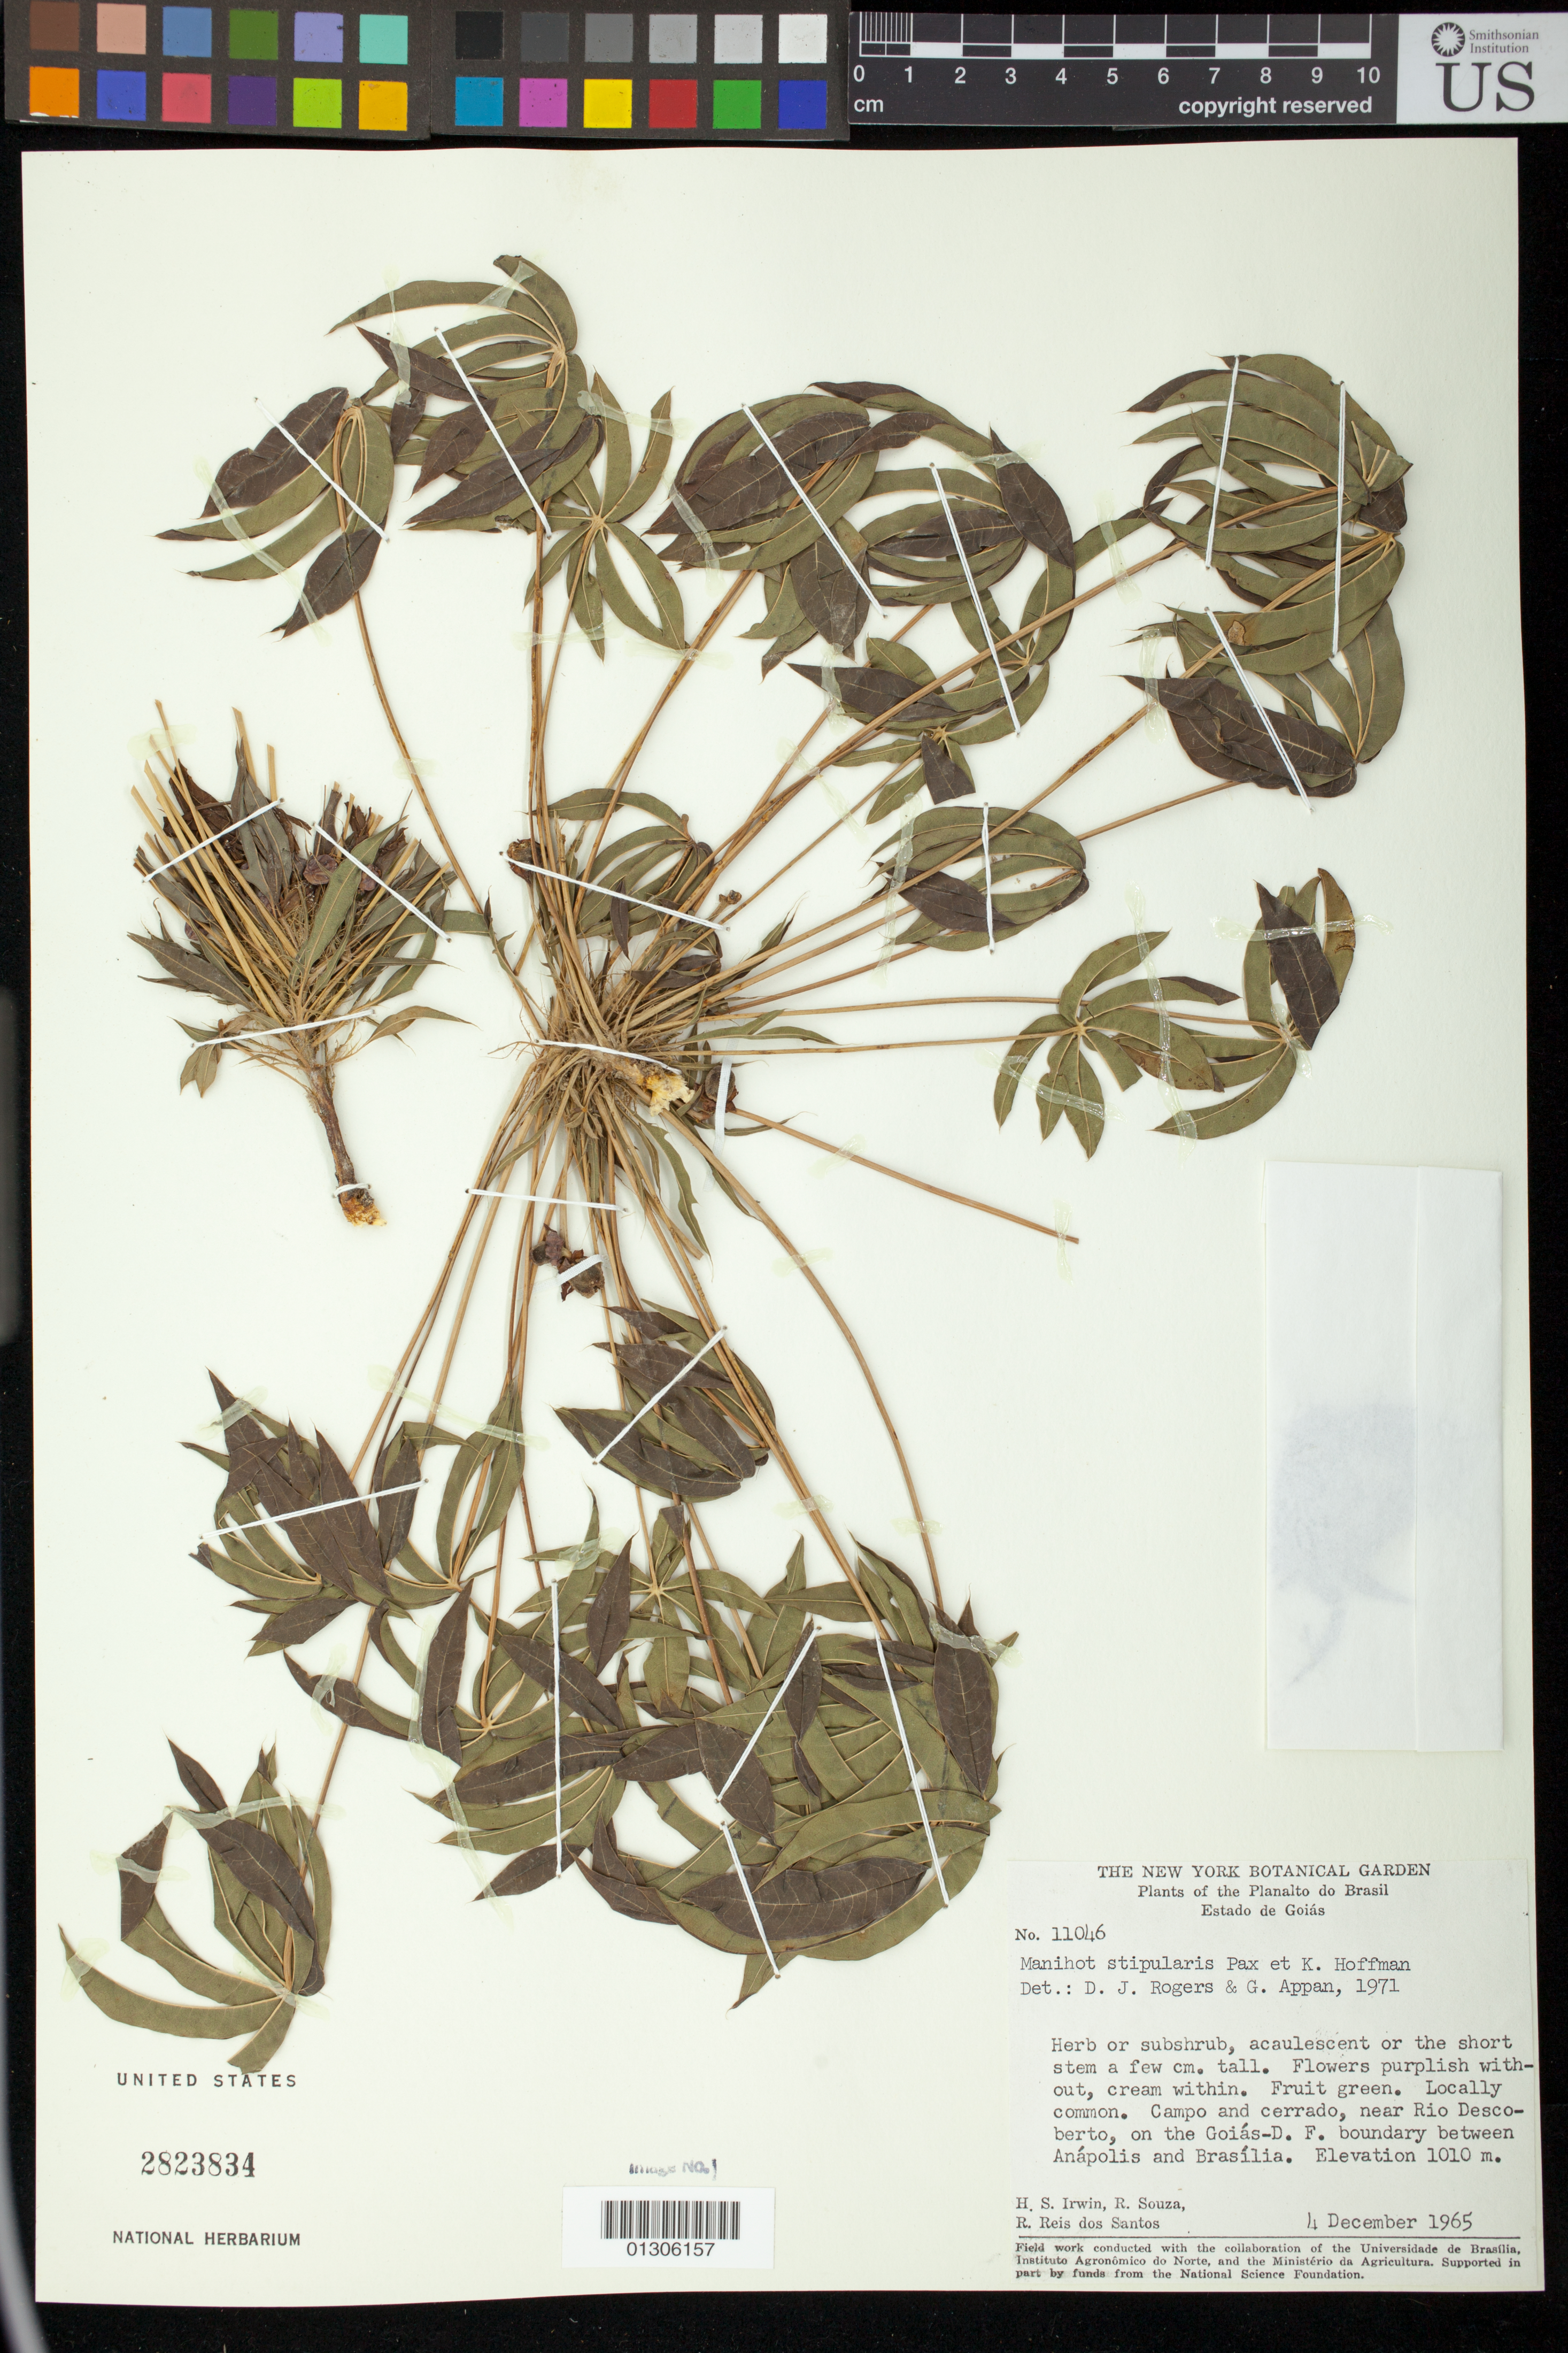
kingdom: Plantae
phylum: Tracheophyta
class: Magnoliopsida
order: Malpighiales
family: Euphorbiaceae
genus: Manihot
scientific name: Manihot pusilla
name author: Pohl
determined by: Mendoza, M.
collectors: H. Irwin, R. Souza & R. Reis dos Santos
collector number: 11046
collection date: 1965-04-12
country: Brazil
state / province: Goiás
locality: Near Rio Descoberto, on the Goiás-D.F. boundary between Annapolis and Brasãlia.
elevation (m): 1010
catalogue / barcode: US 2823834